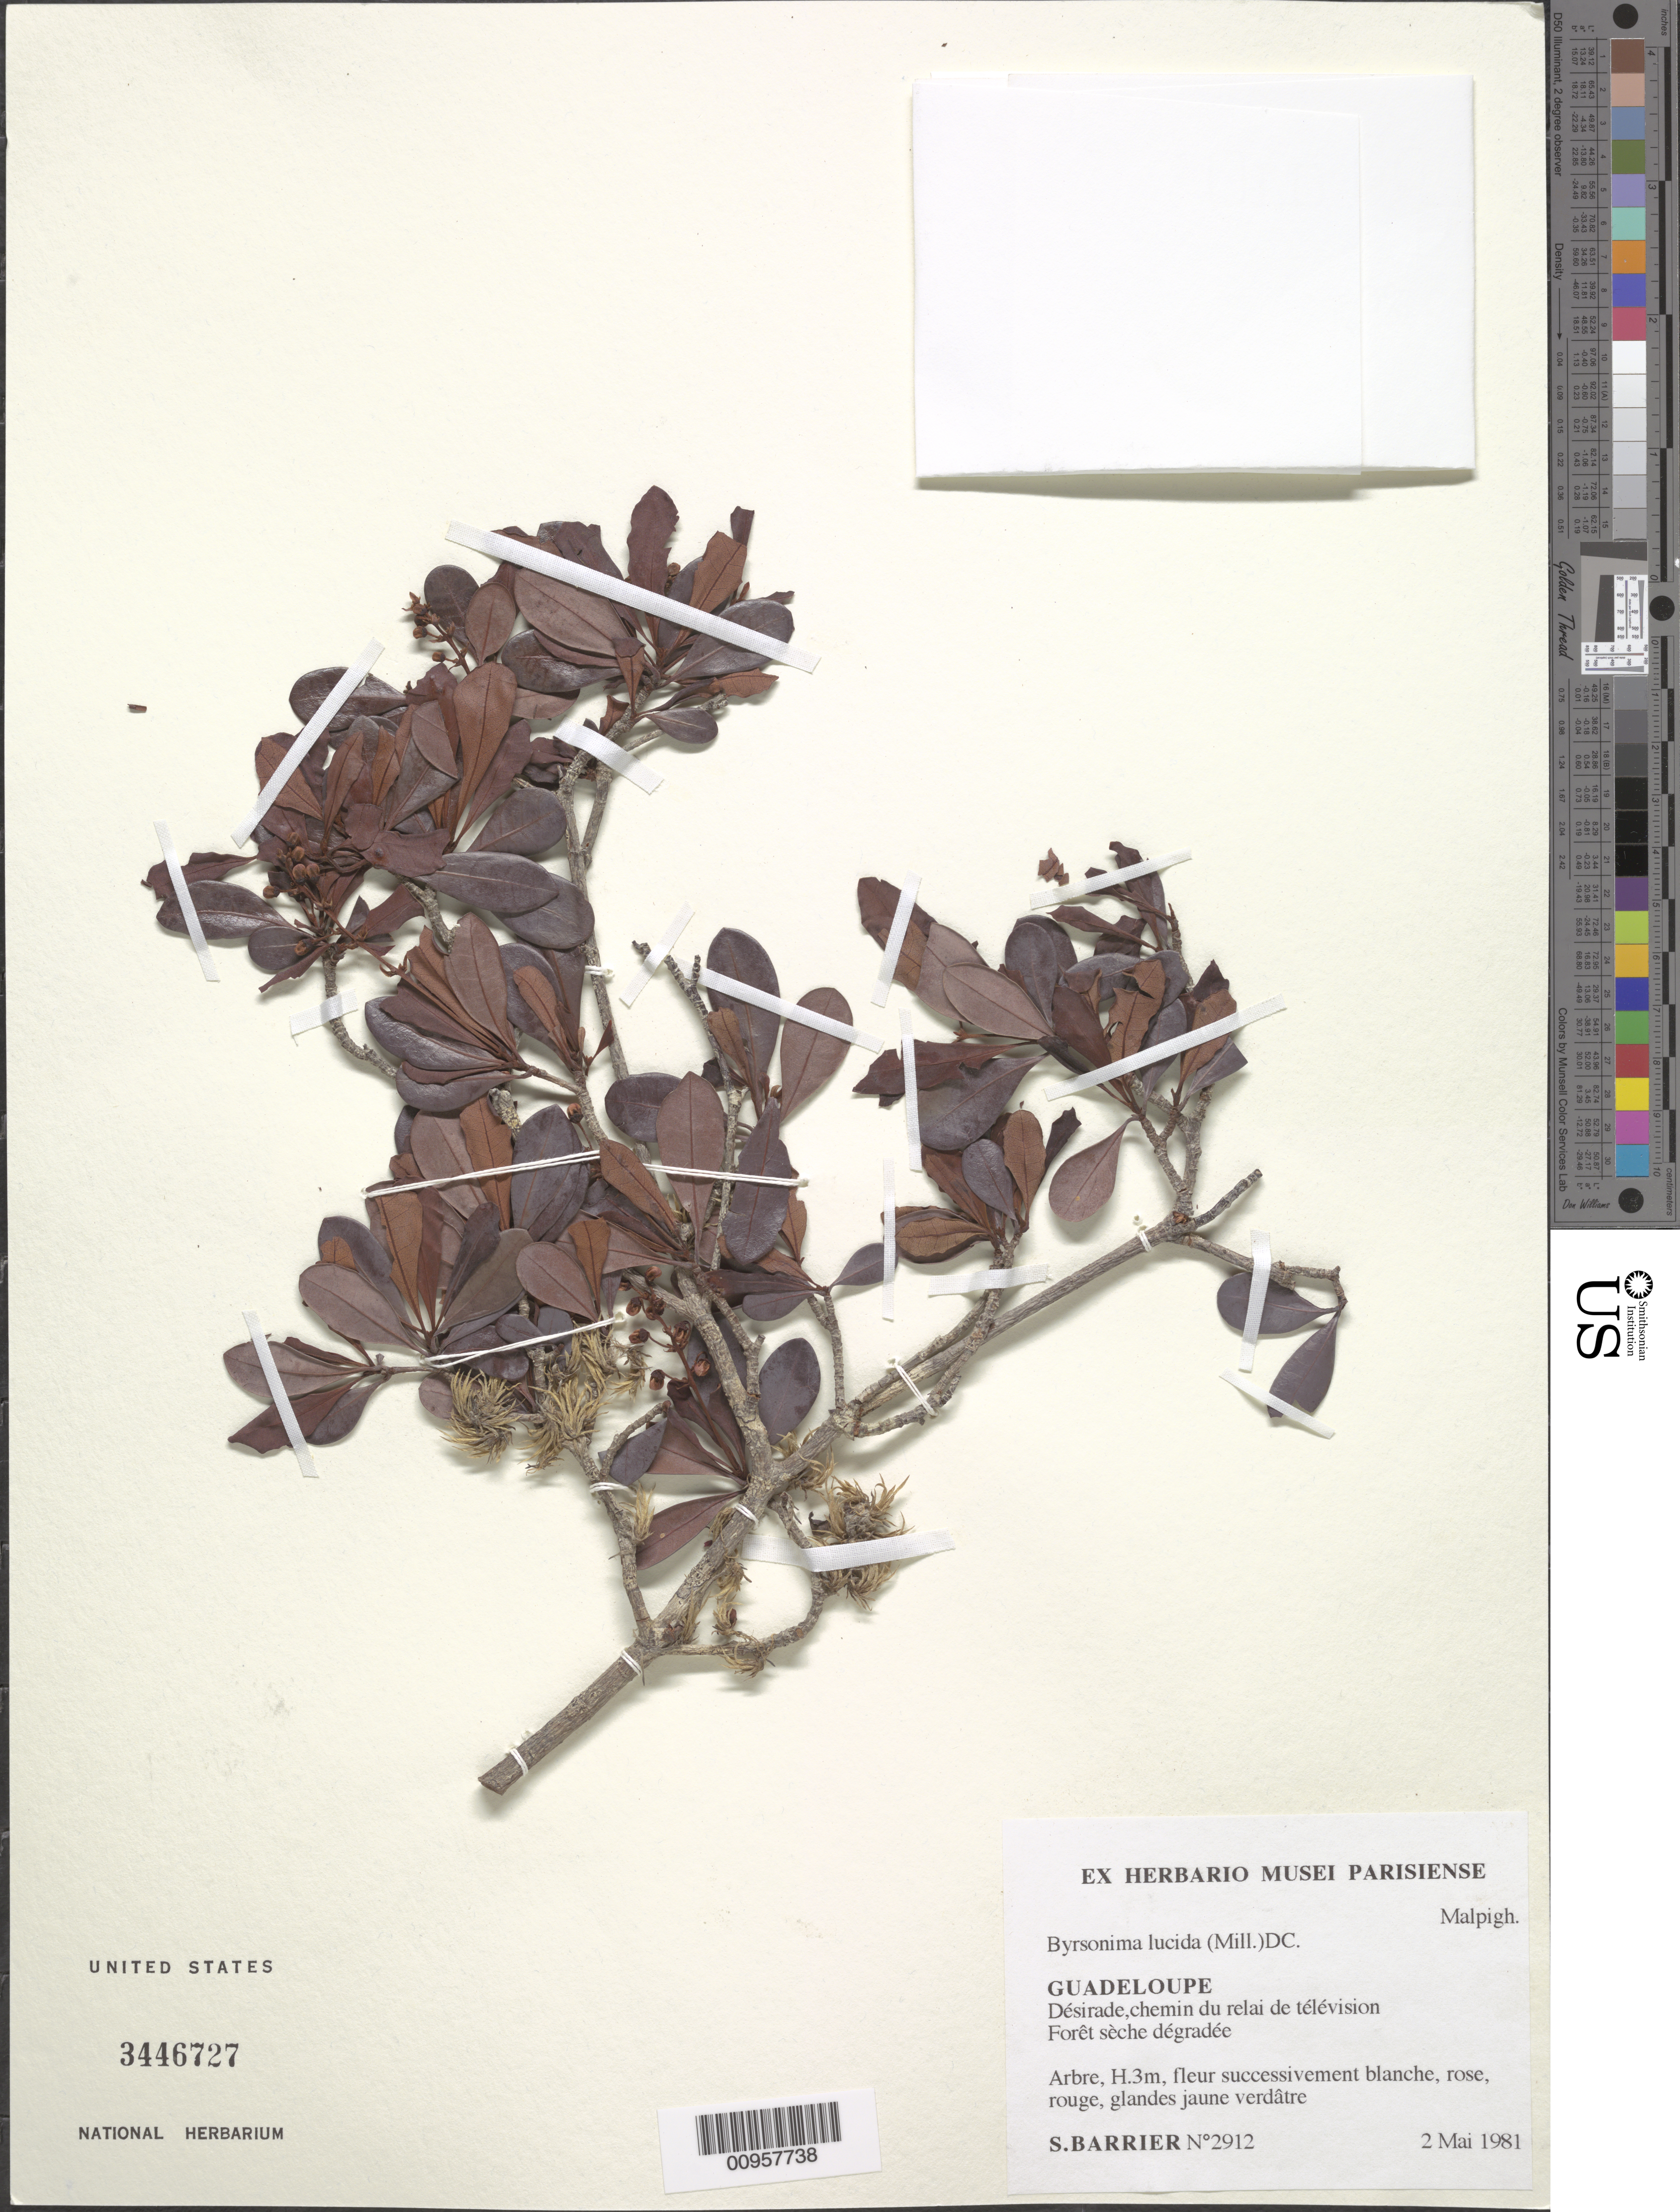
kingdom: Plantae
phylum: Tracheophyta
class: Magnoliopsida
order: Malpighiales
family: Malpighiaceae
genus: Byrsonima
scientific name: Byrsonima lucida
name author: (Mill.) DC.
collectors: S. Barrier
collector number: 2912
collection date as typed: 02 May 1981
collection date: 1981-05-02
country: Guadeloupe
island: La Désirade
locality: Chemin du relai de télévision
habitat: Forêt sèche dégradée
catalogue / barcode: US 3446727